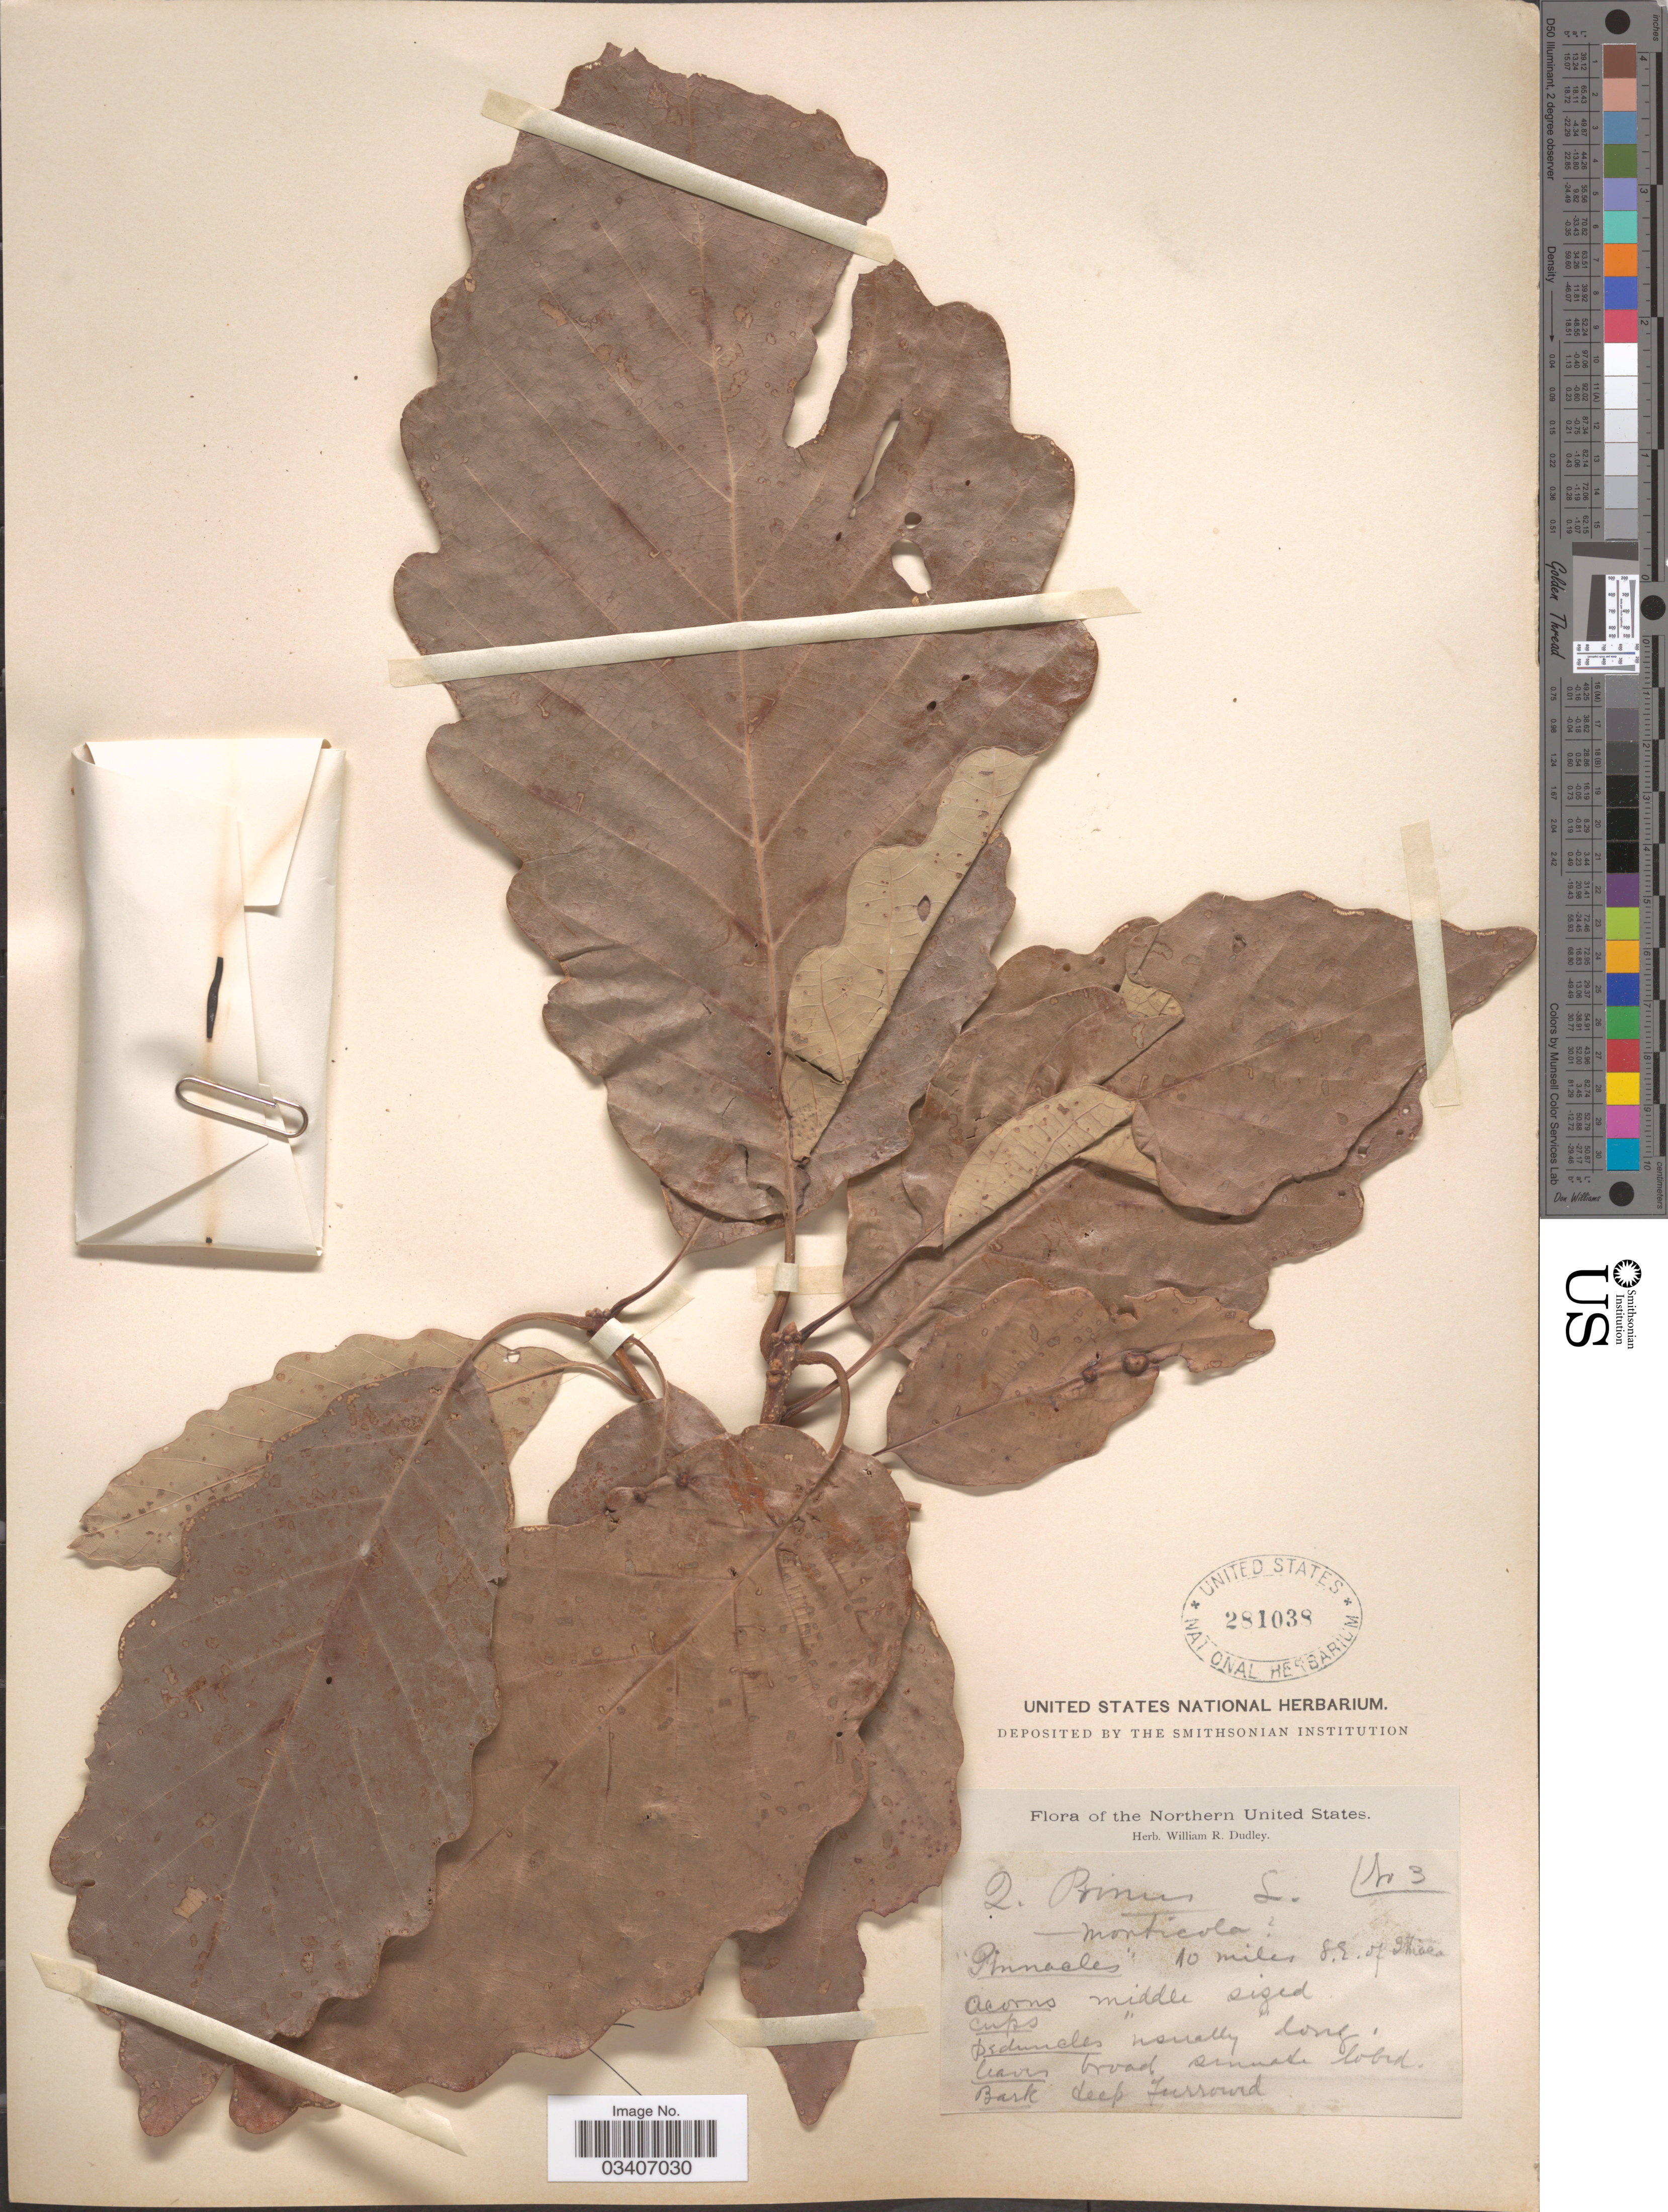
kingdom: Plantae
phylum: Tracheophyta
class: Magnoliopsida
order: Fagales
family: Fagaceae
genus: Quercus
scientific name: Quercus montana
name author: Willd.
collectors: W. Dudley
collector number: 3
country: United States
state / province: New York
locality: Northern United States. Pinnacles. 10 miles S.E. of Ithaca.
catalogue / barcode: US 281038